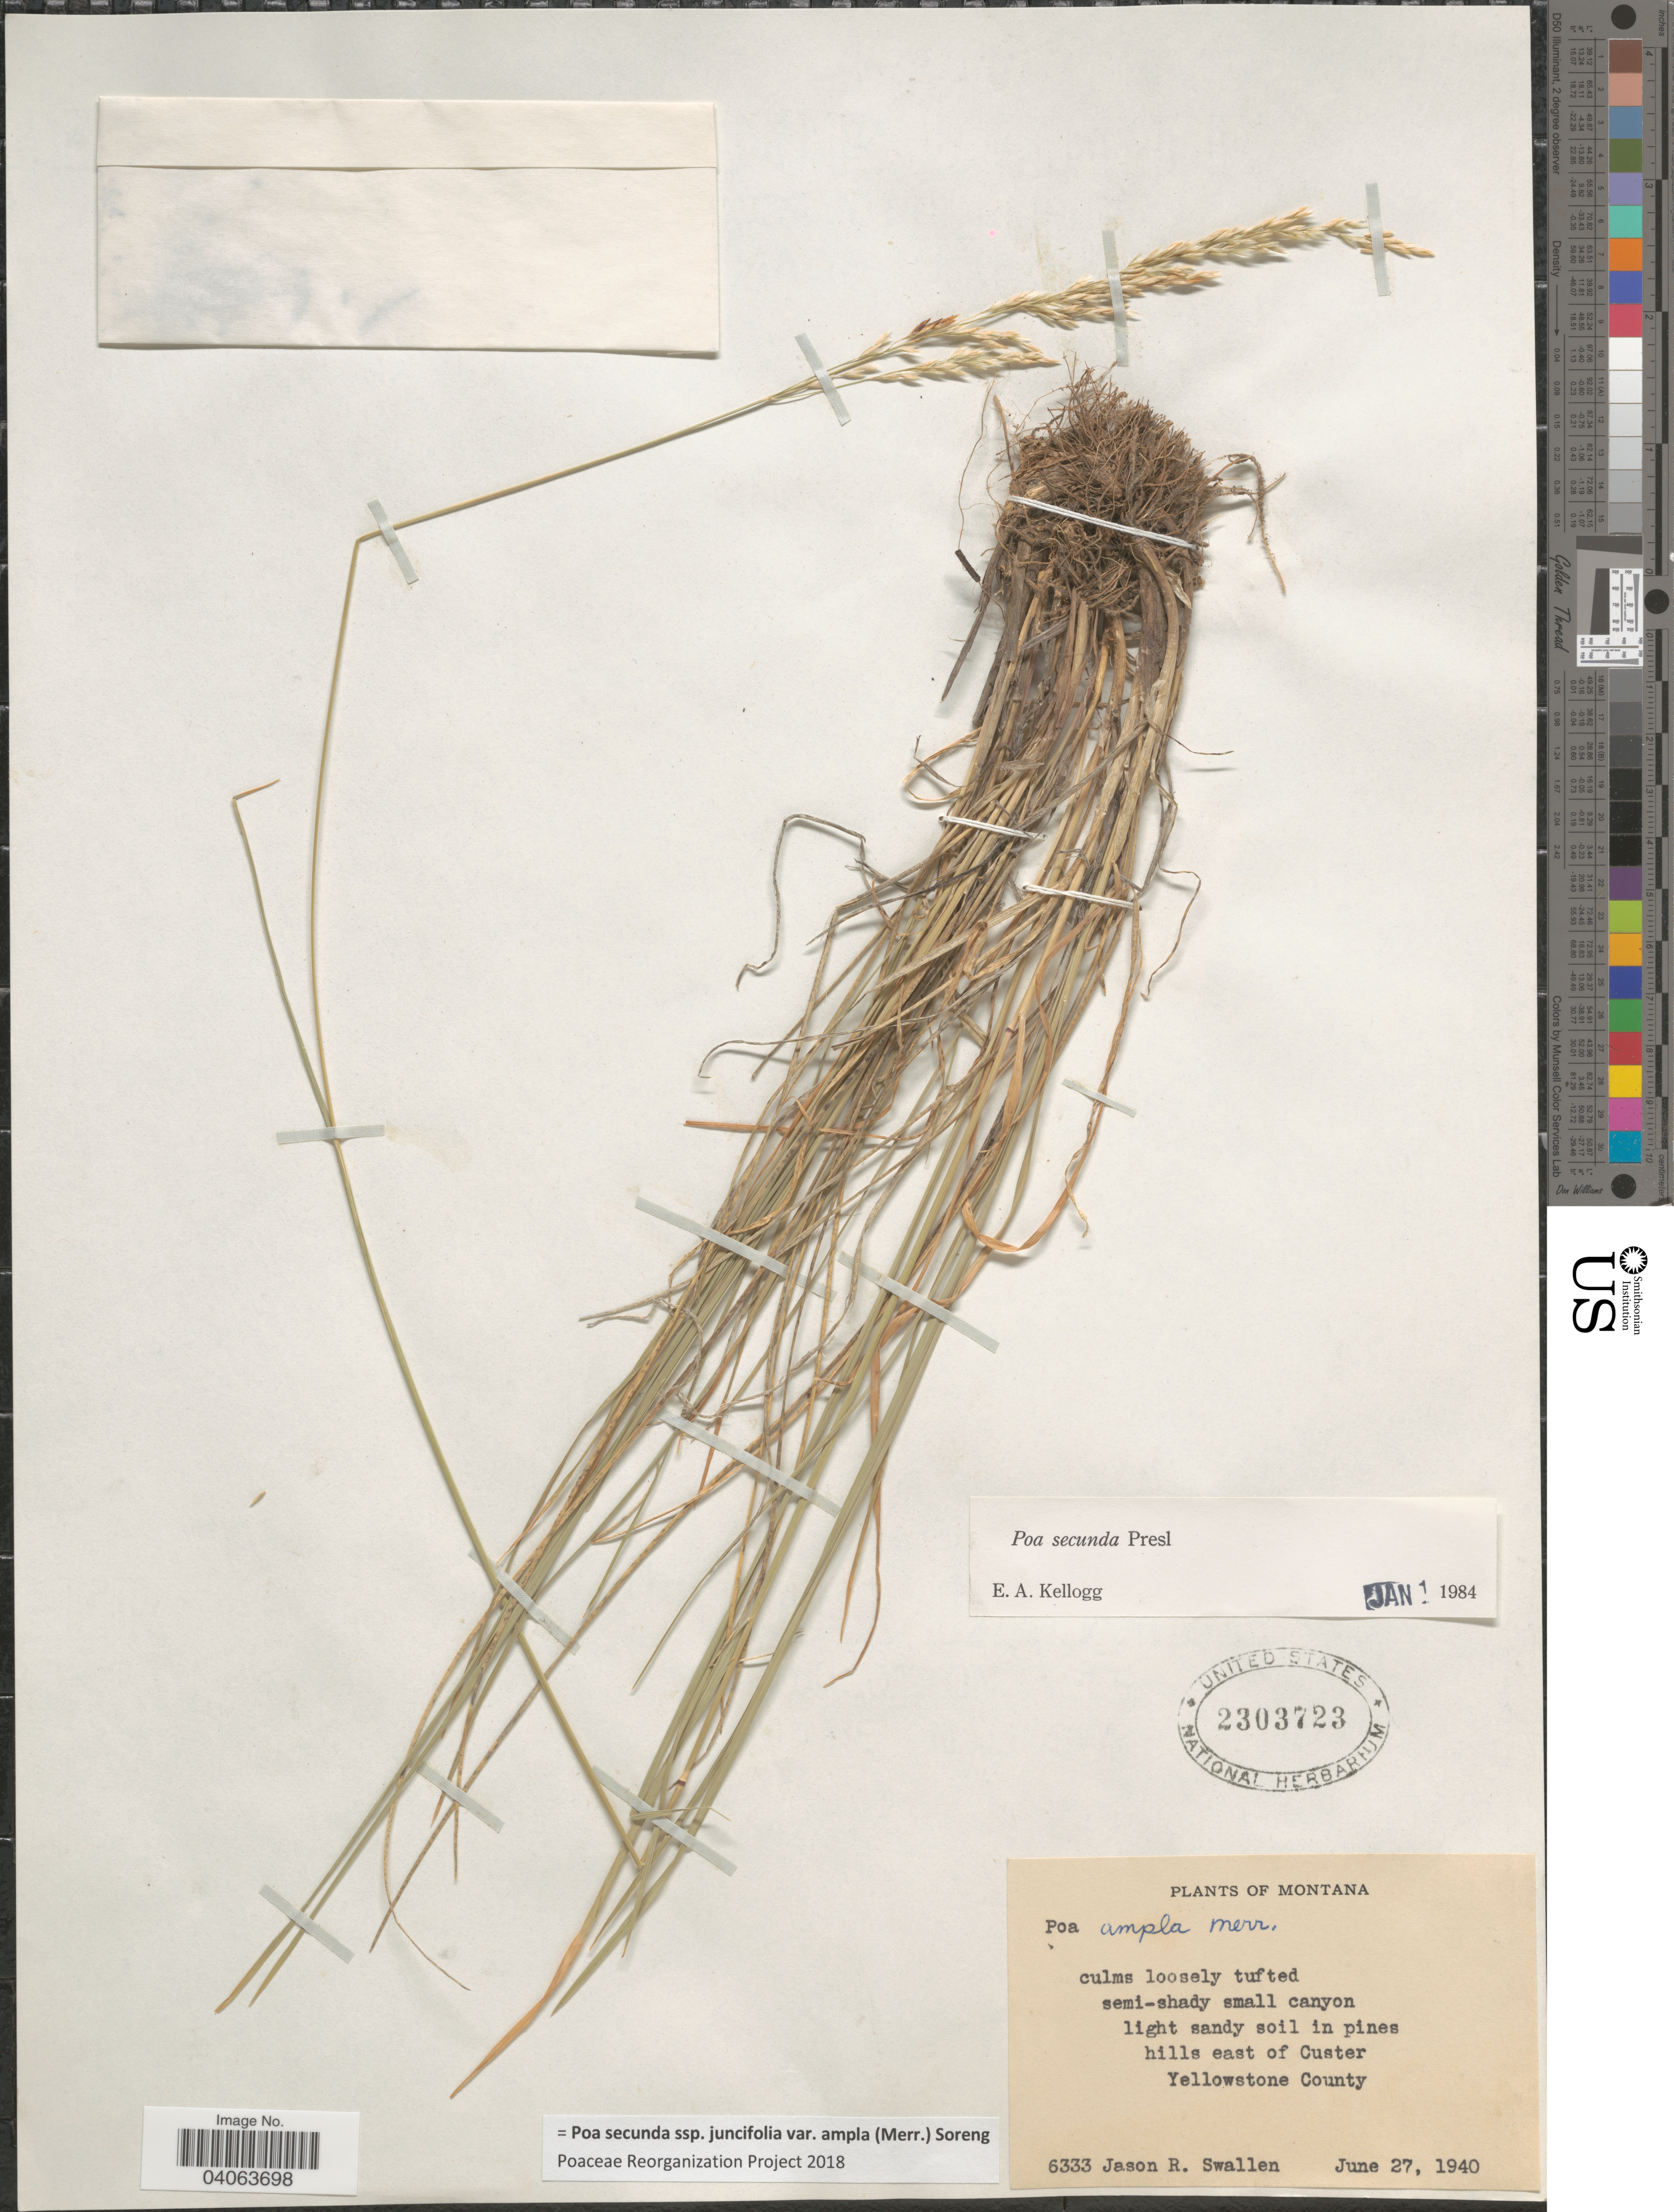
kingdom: Plantae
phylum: Tracheophyta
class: Liliopsida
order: Poales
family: Poaceae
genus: Poa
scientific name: Poa secunda subsp. juncifolia var. ampla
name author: (Merr.) Soreng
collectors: J. R. Swallen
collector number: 6333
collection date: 1940-06-27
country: United States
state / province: Montana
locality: Culms loosely tufted semi-shady small canyon light sandy soil in pines hills east of Custer Yellowstone County.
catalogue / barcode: US 2303723